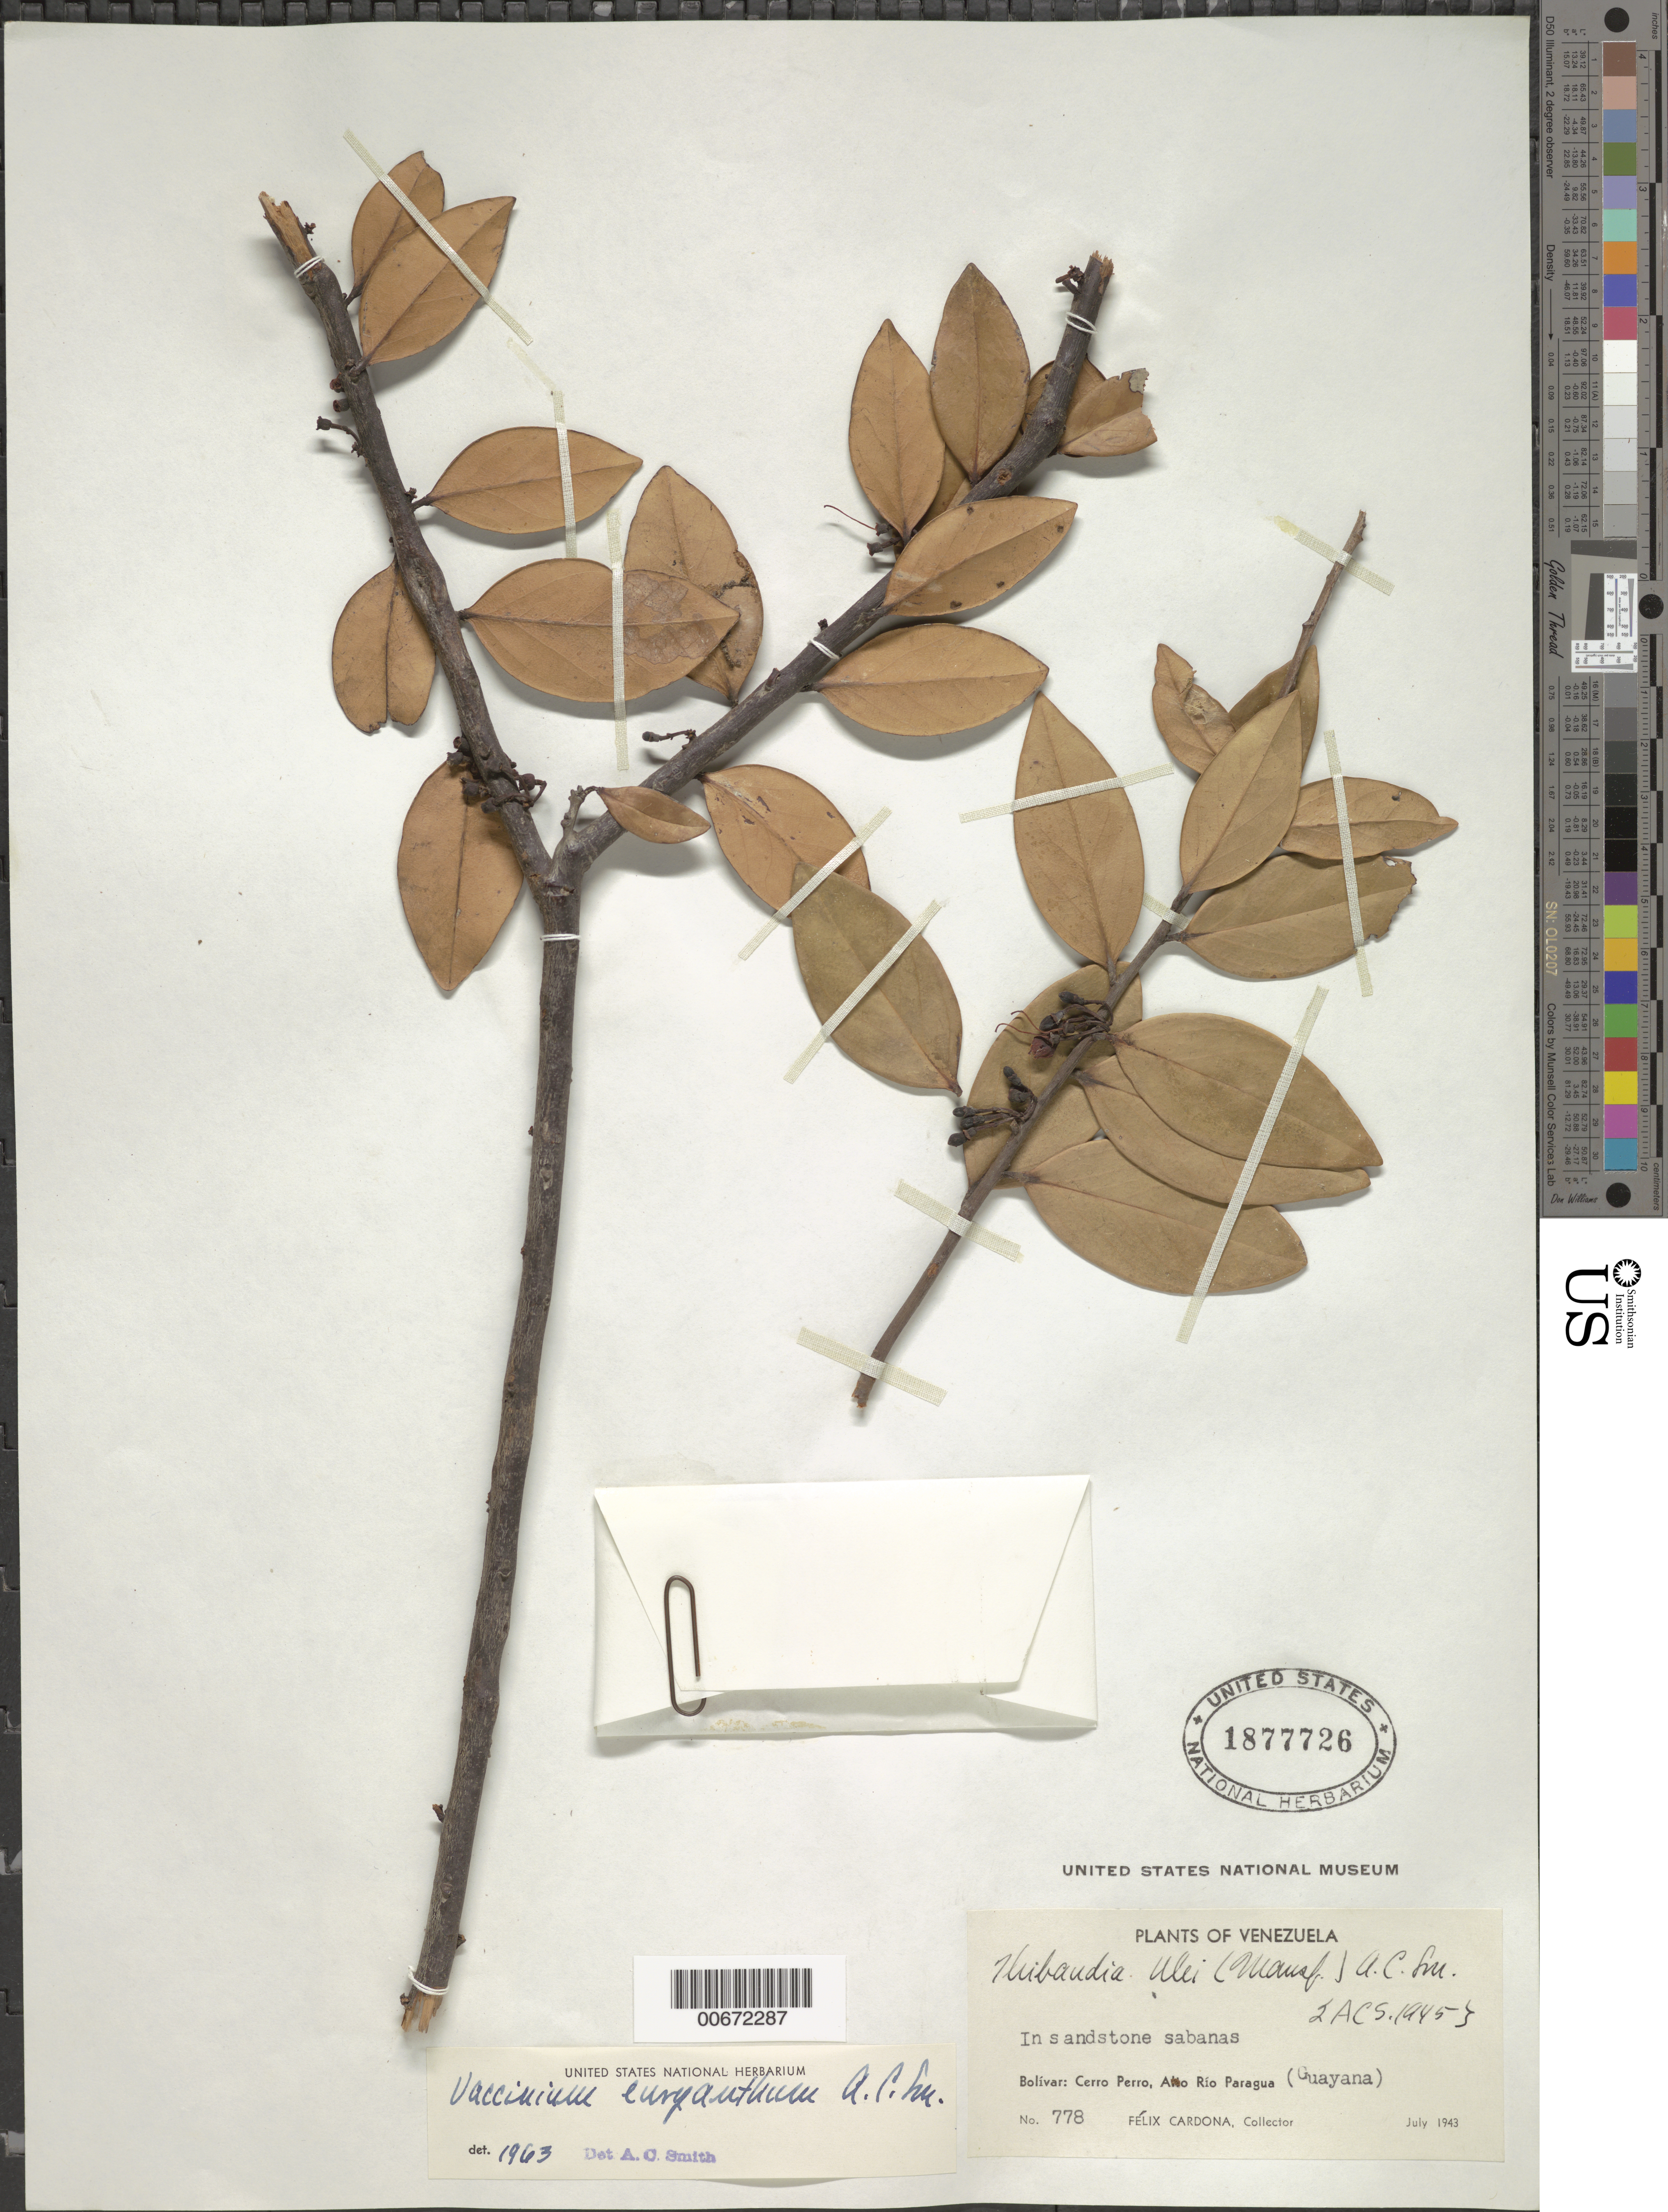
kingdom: Plantae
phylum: Tracheophyta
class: Magnoliopsida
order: Ericales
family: Ericaceae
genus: Vaccinium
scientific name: Vaccinium euryanthum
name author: A.C. Sm.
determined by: Smith, A. C.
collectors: F. Cardona Puig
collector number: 778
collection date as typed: Jul-43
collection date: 1943-07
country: Venezuela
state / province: Bolívar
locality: Alto Río Paragua, Cerro Perro (Guayana)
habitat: Sandstone savanna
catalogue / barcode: US 1877726